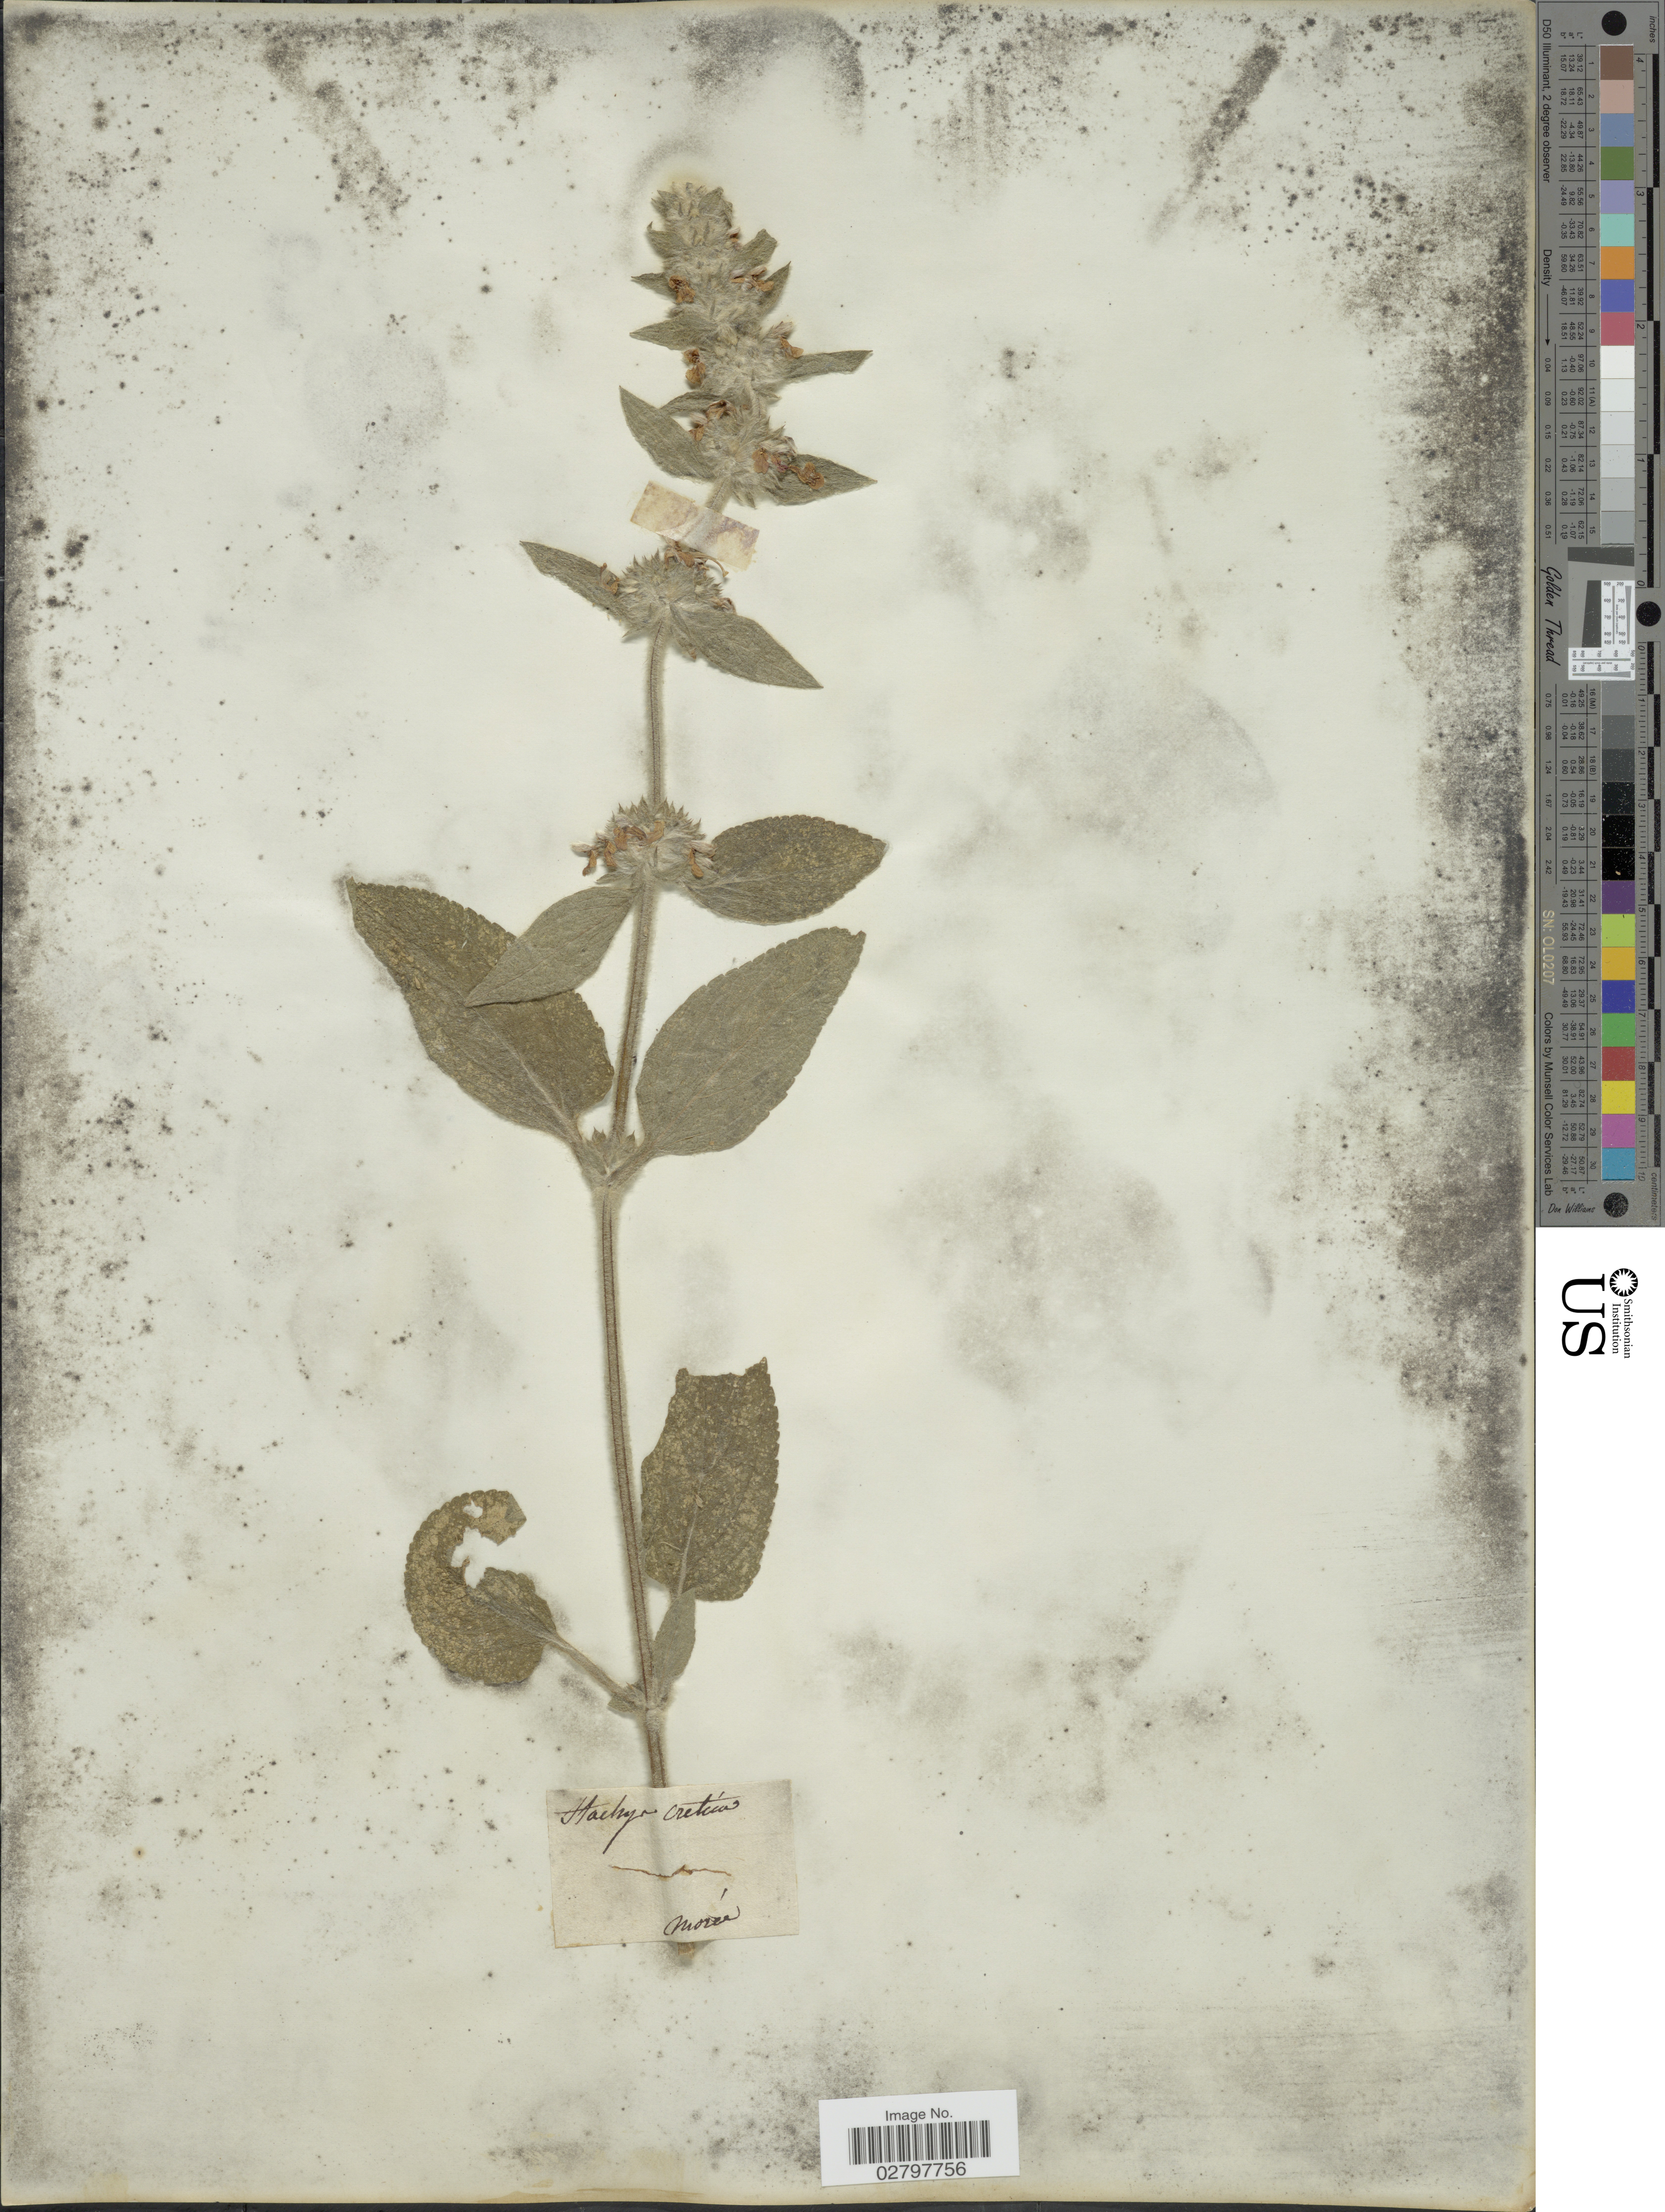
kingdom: Plantae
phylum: Tracheophyta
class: Magnoliopsida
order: Lamiales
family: Lamiaceae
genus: Stachys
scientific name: Stachys cretica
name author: L.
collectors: Morée